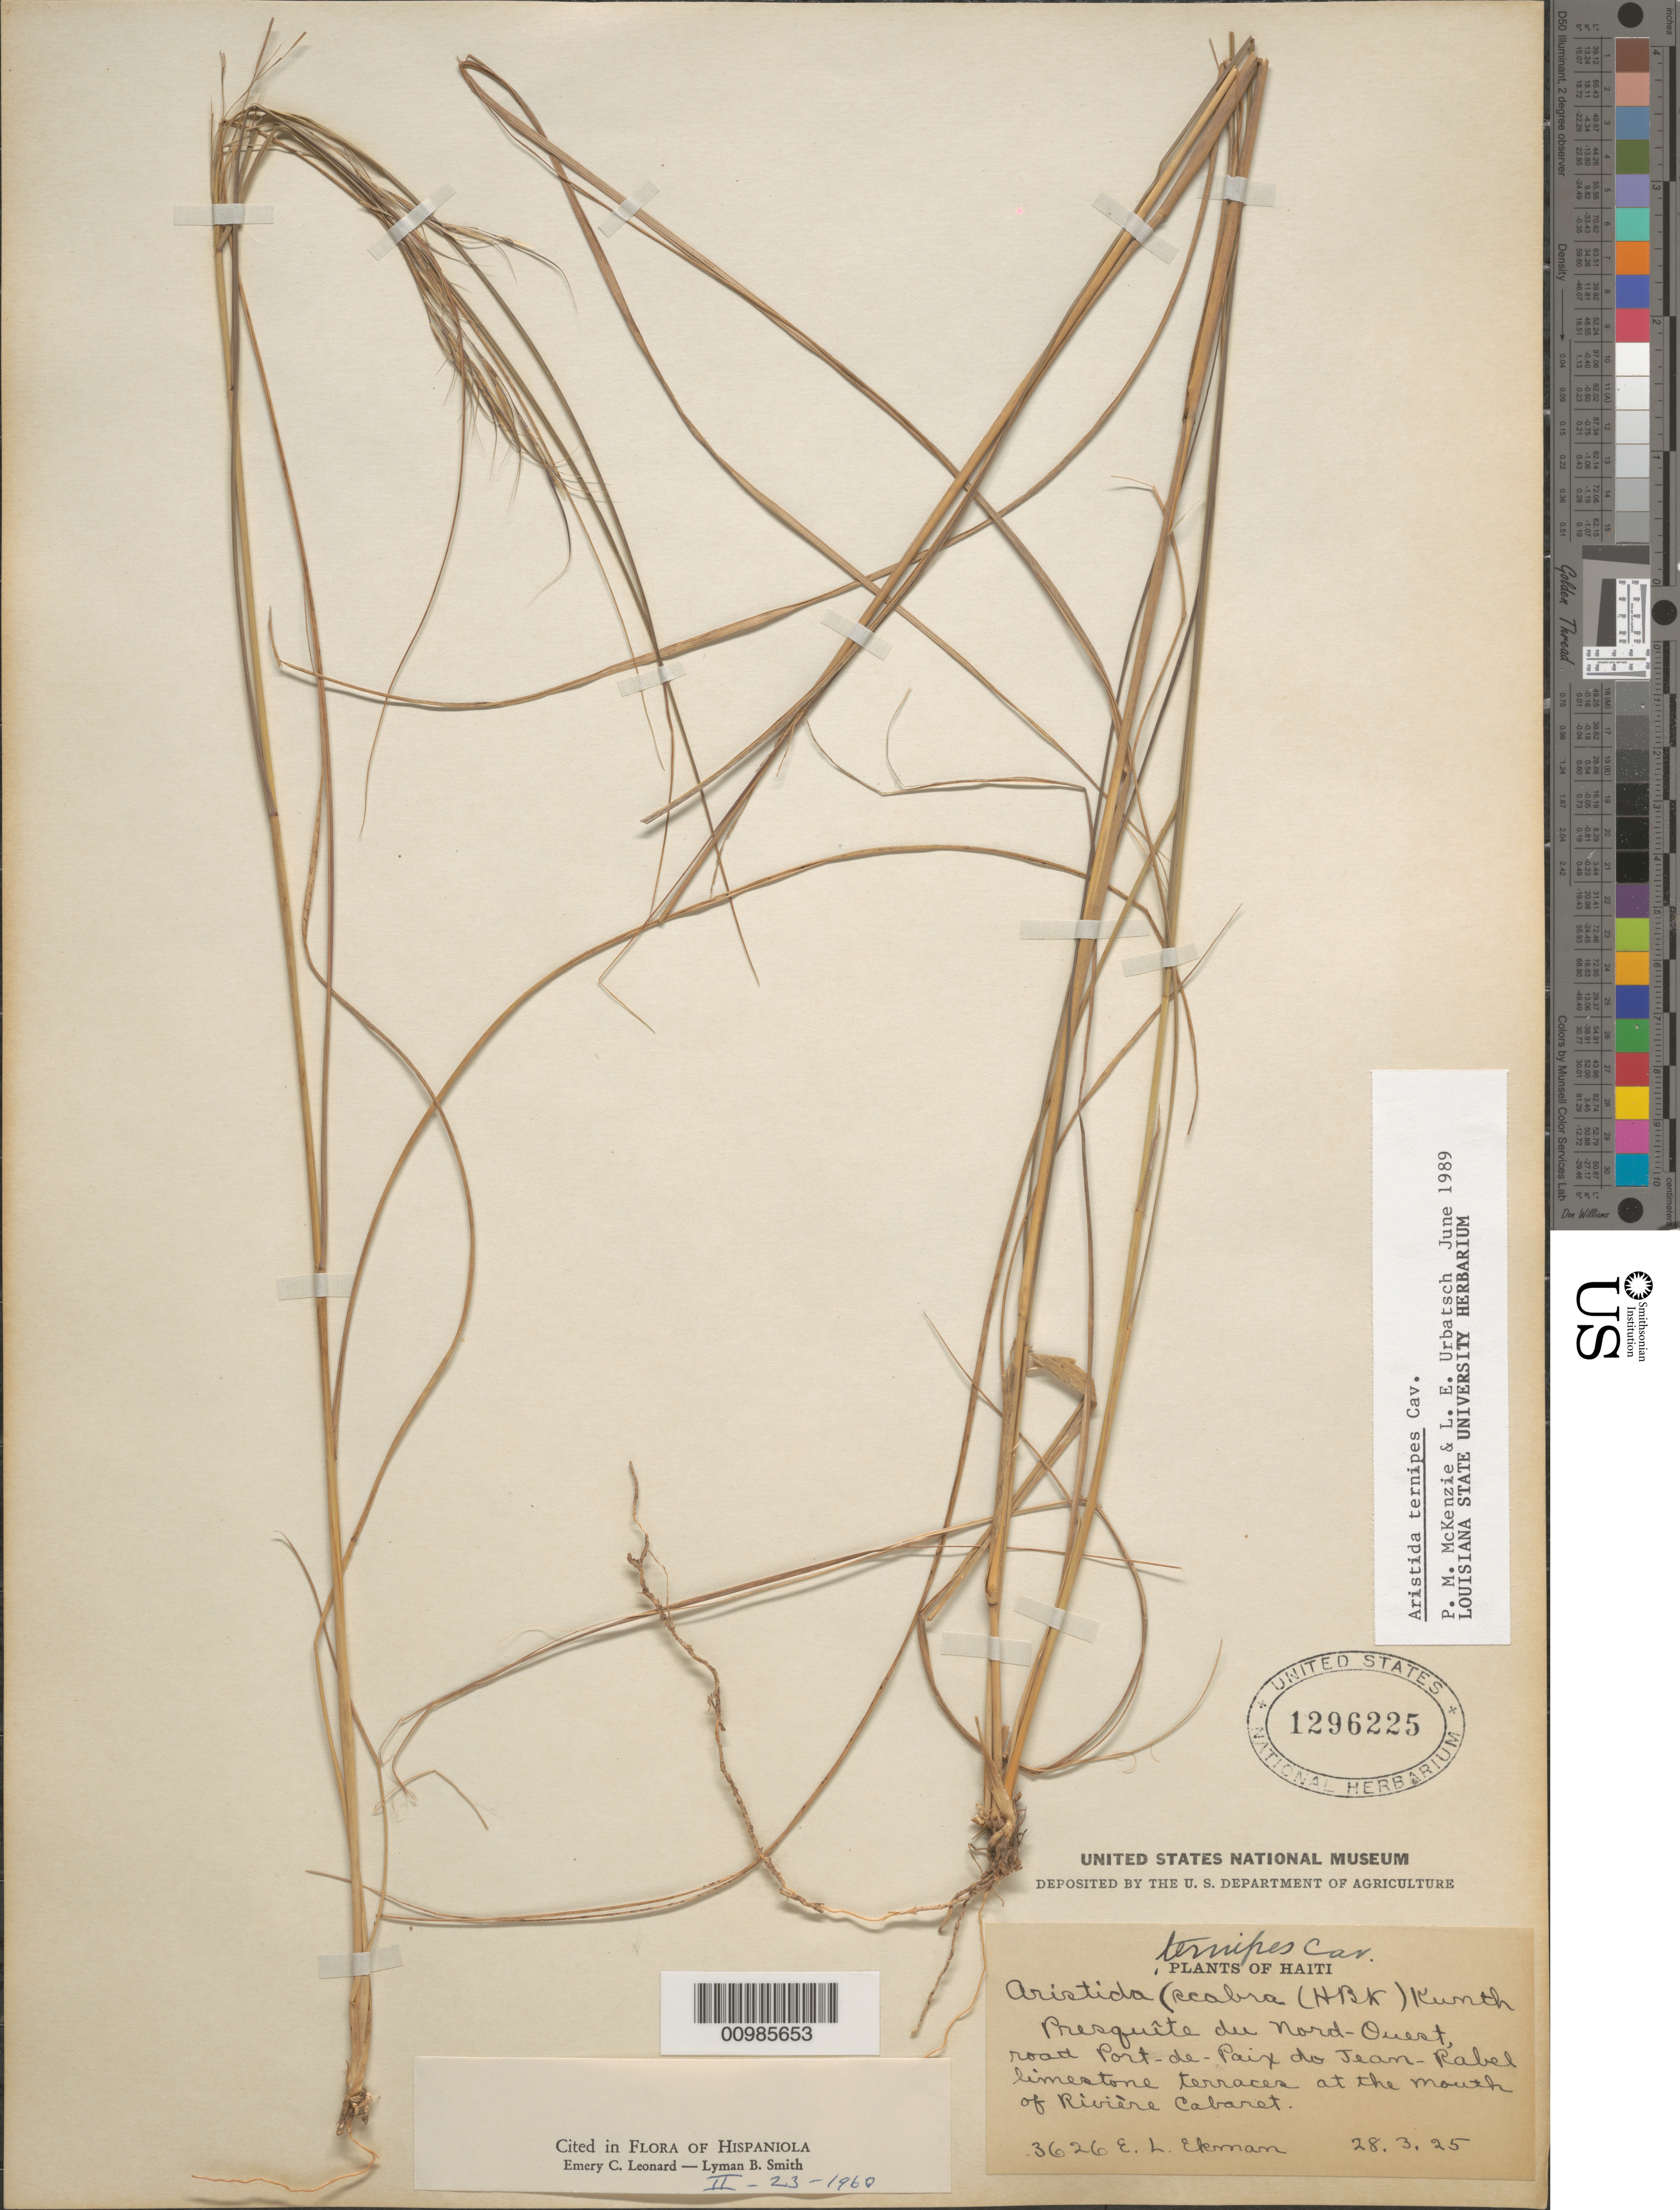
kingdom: Plantae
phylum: Tracheophyta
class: Liliopsida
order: Poales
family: Poaceae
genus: Aristida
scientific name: Aristida ternipes var. ternipes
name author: Cav.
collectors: E. L. Ekman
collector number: H 3626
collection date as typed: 28 Mar 1925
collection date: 1925-03-28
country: Haiti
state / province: Nord-Óuest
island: Hispaniola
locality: Port-de-Paix, mouth of Cabaret River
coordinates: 0 N, 0 E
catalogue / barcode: US 1296225